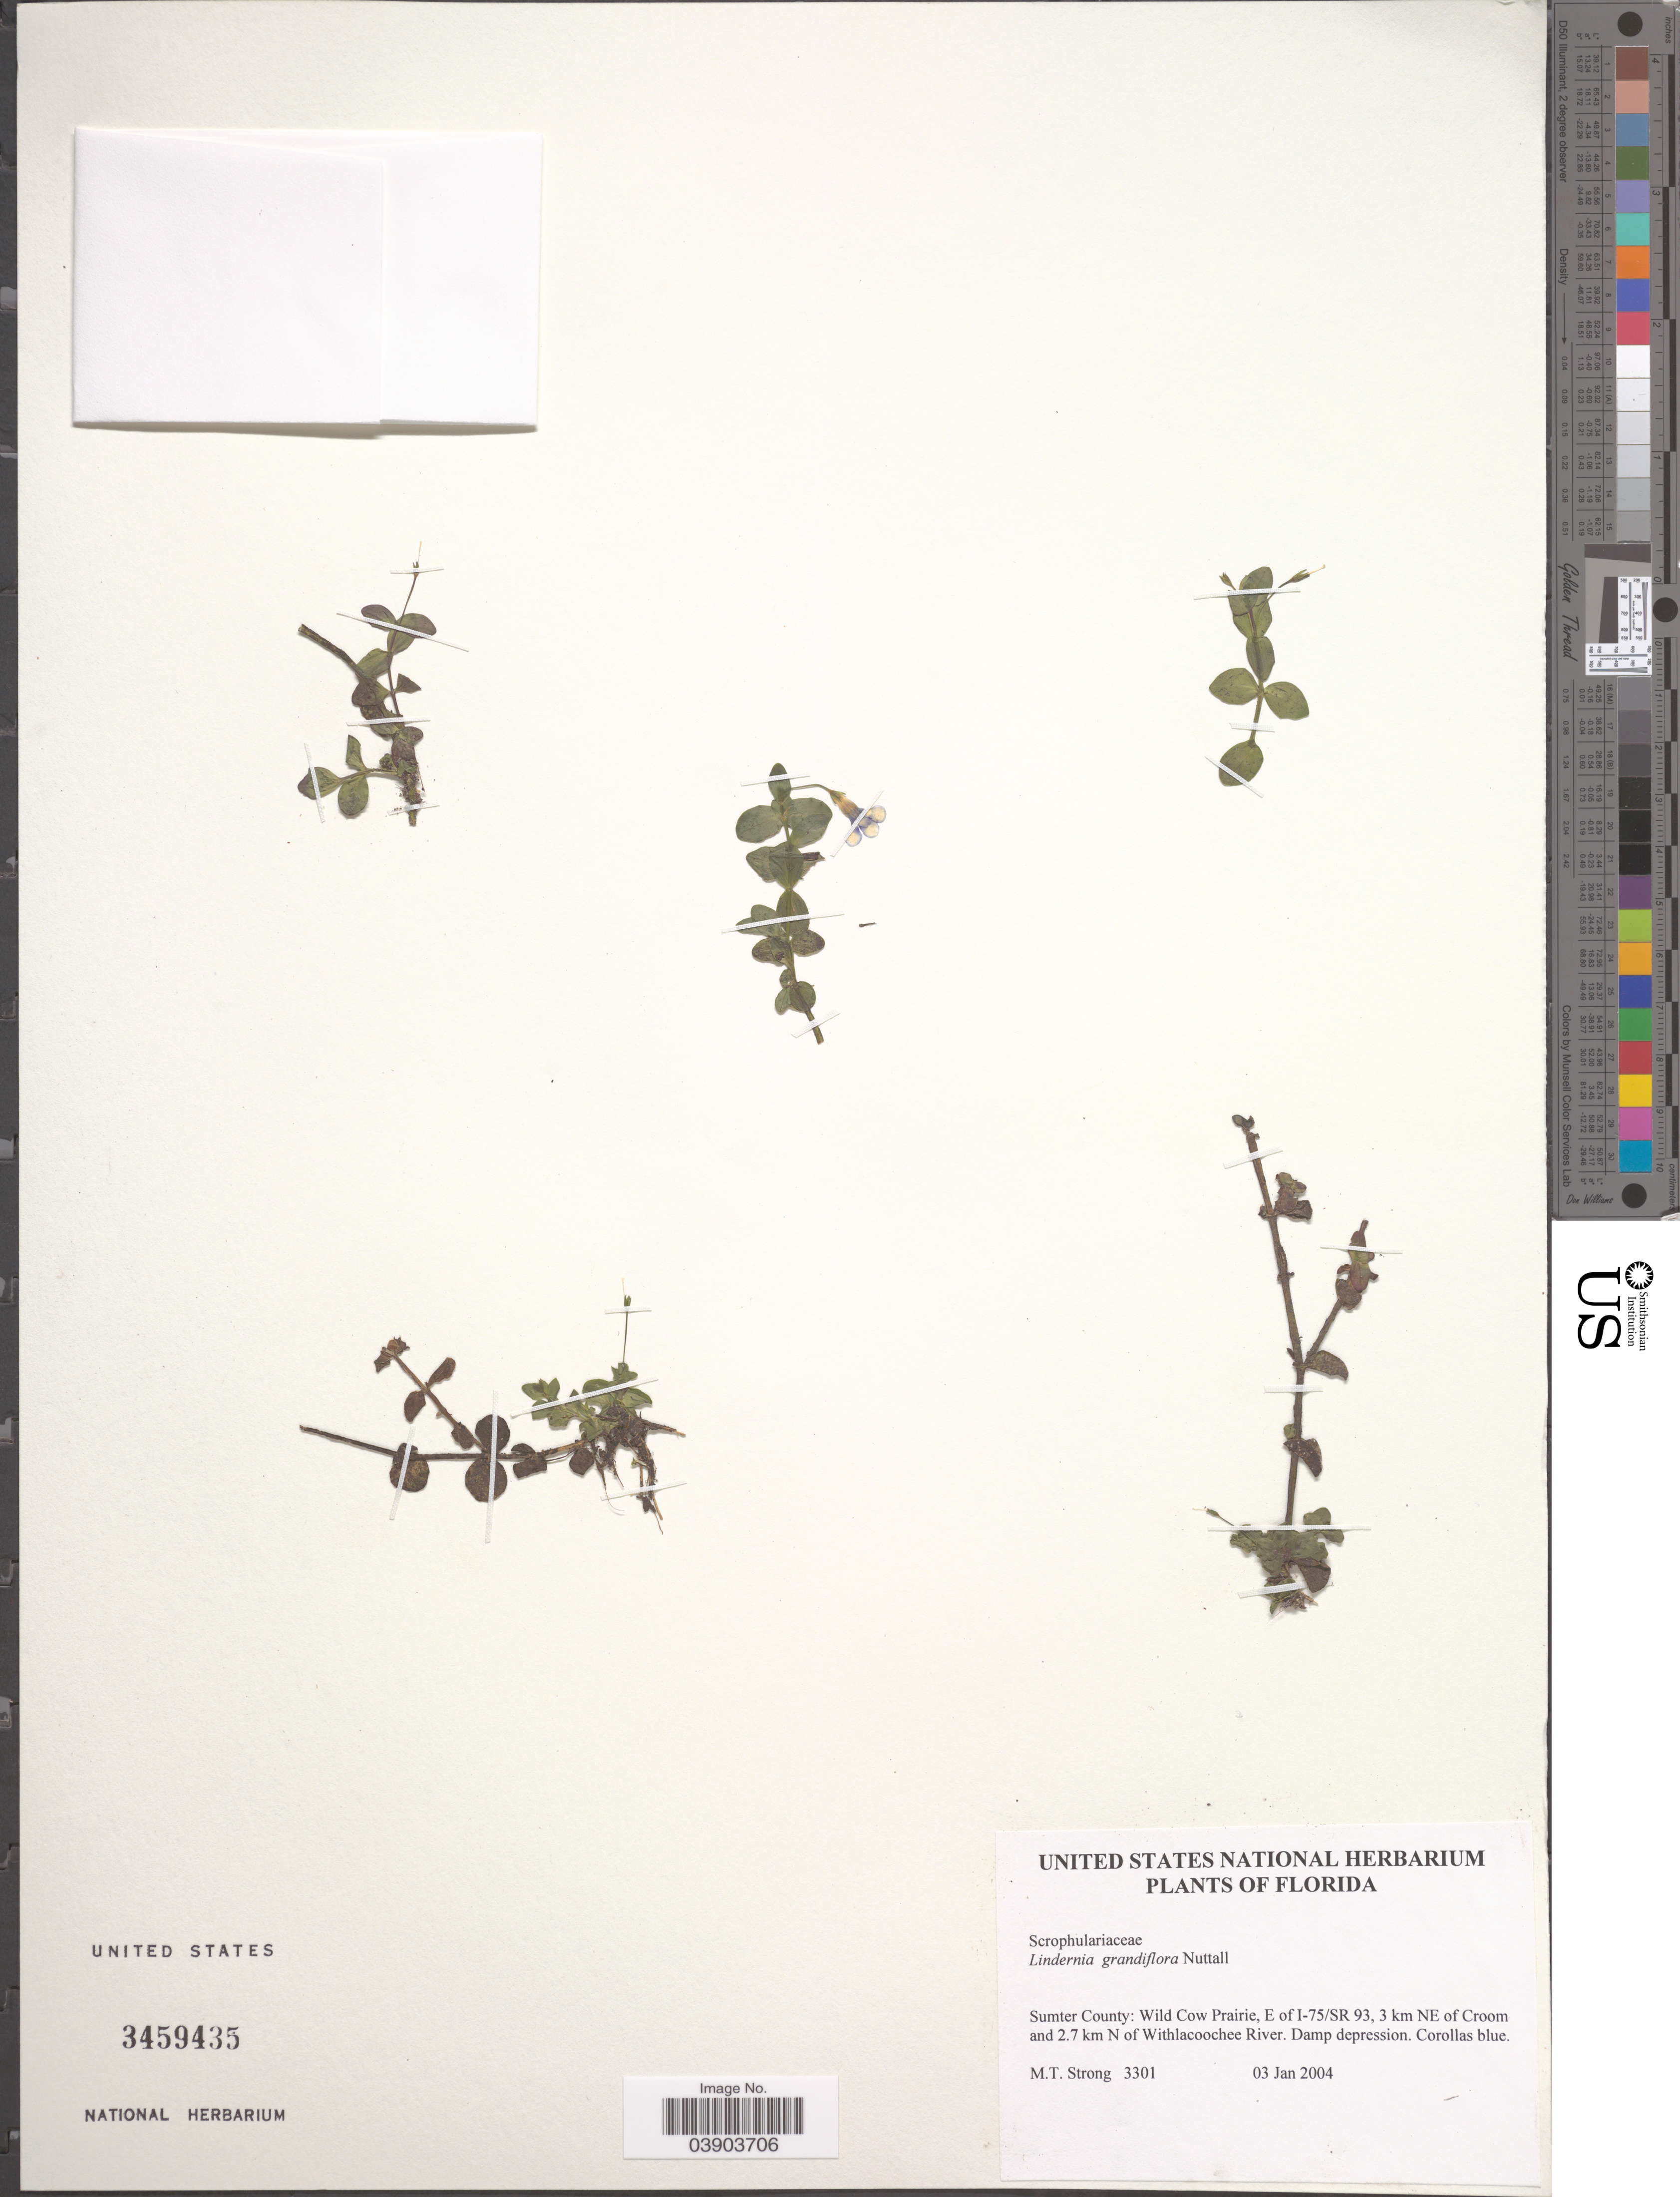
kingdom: Plantae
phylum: Tracheophyta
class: Magnoliopsida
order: Lamiales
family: Linderniaceae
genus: Lindernia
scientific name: Lindernia grandiflora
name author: Nutt.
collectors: M. T. Strong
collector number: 3301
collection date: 2004-01-03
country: United States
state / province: Florida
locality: Sumter County: Wild Cow Prairie, E of I-75/SR 93, 3 km NE of Croom and 2.7 N of Withlacoochee River.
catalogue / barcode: US 3459435